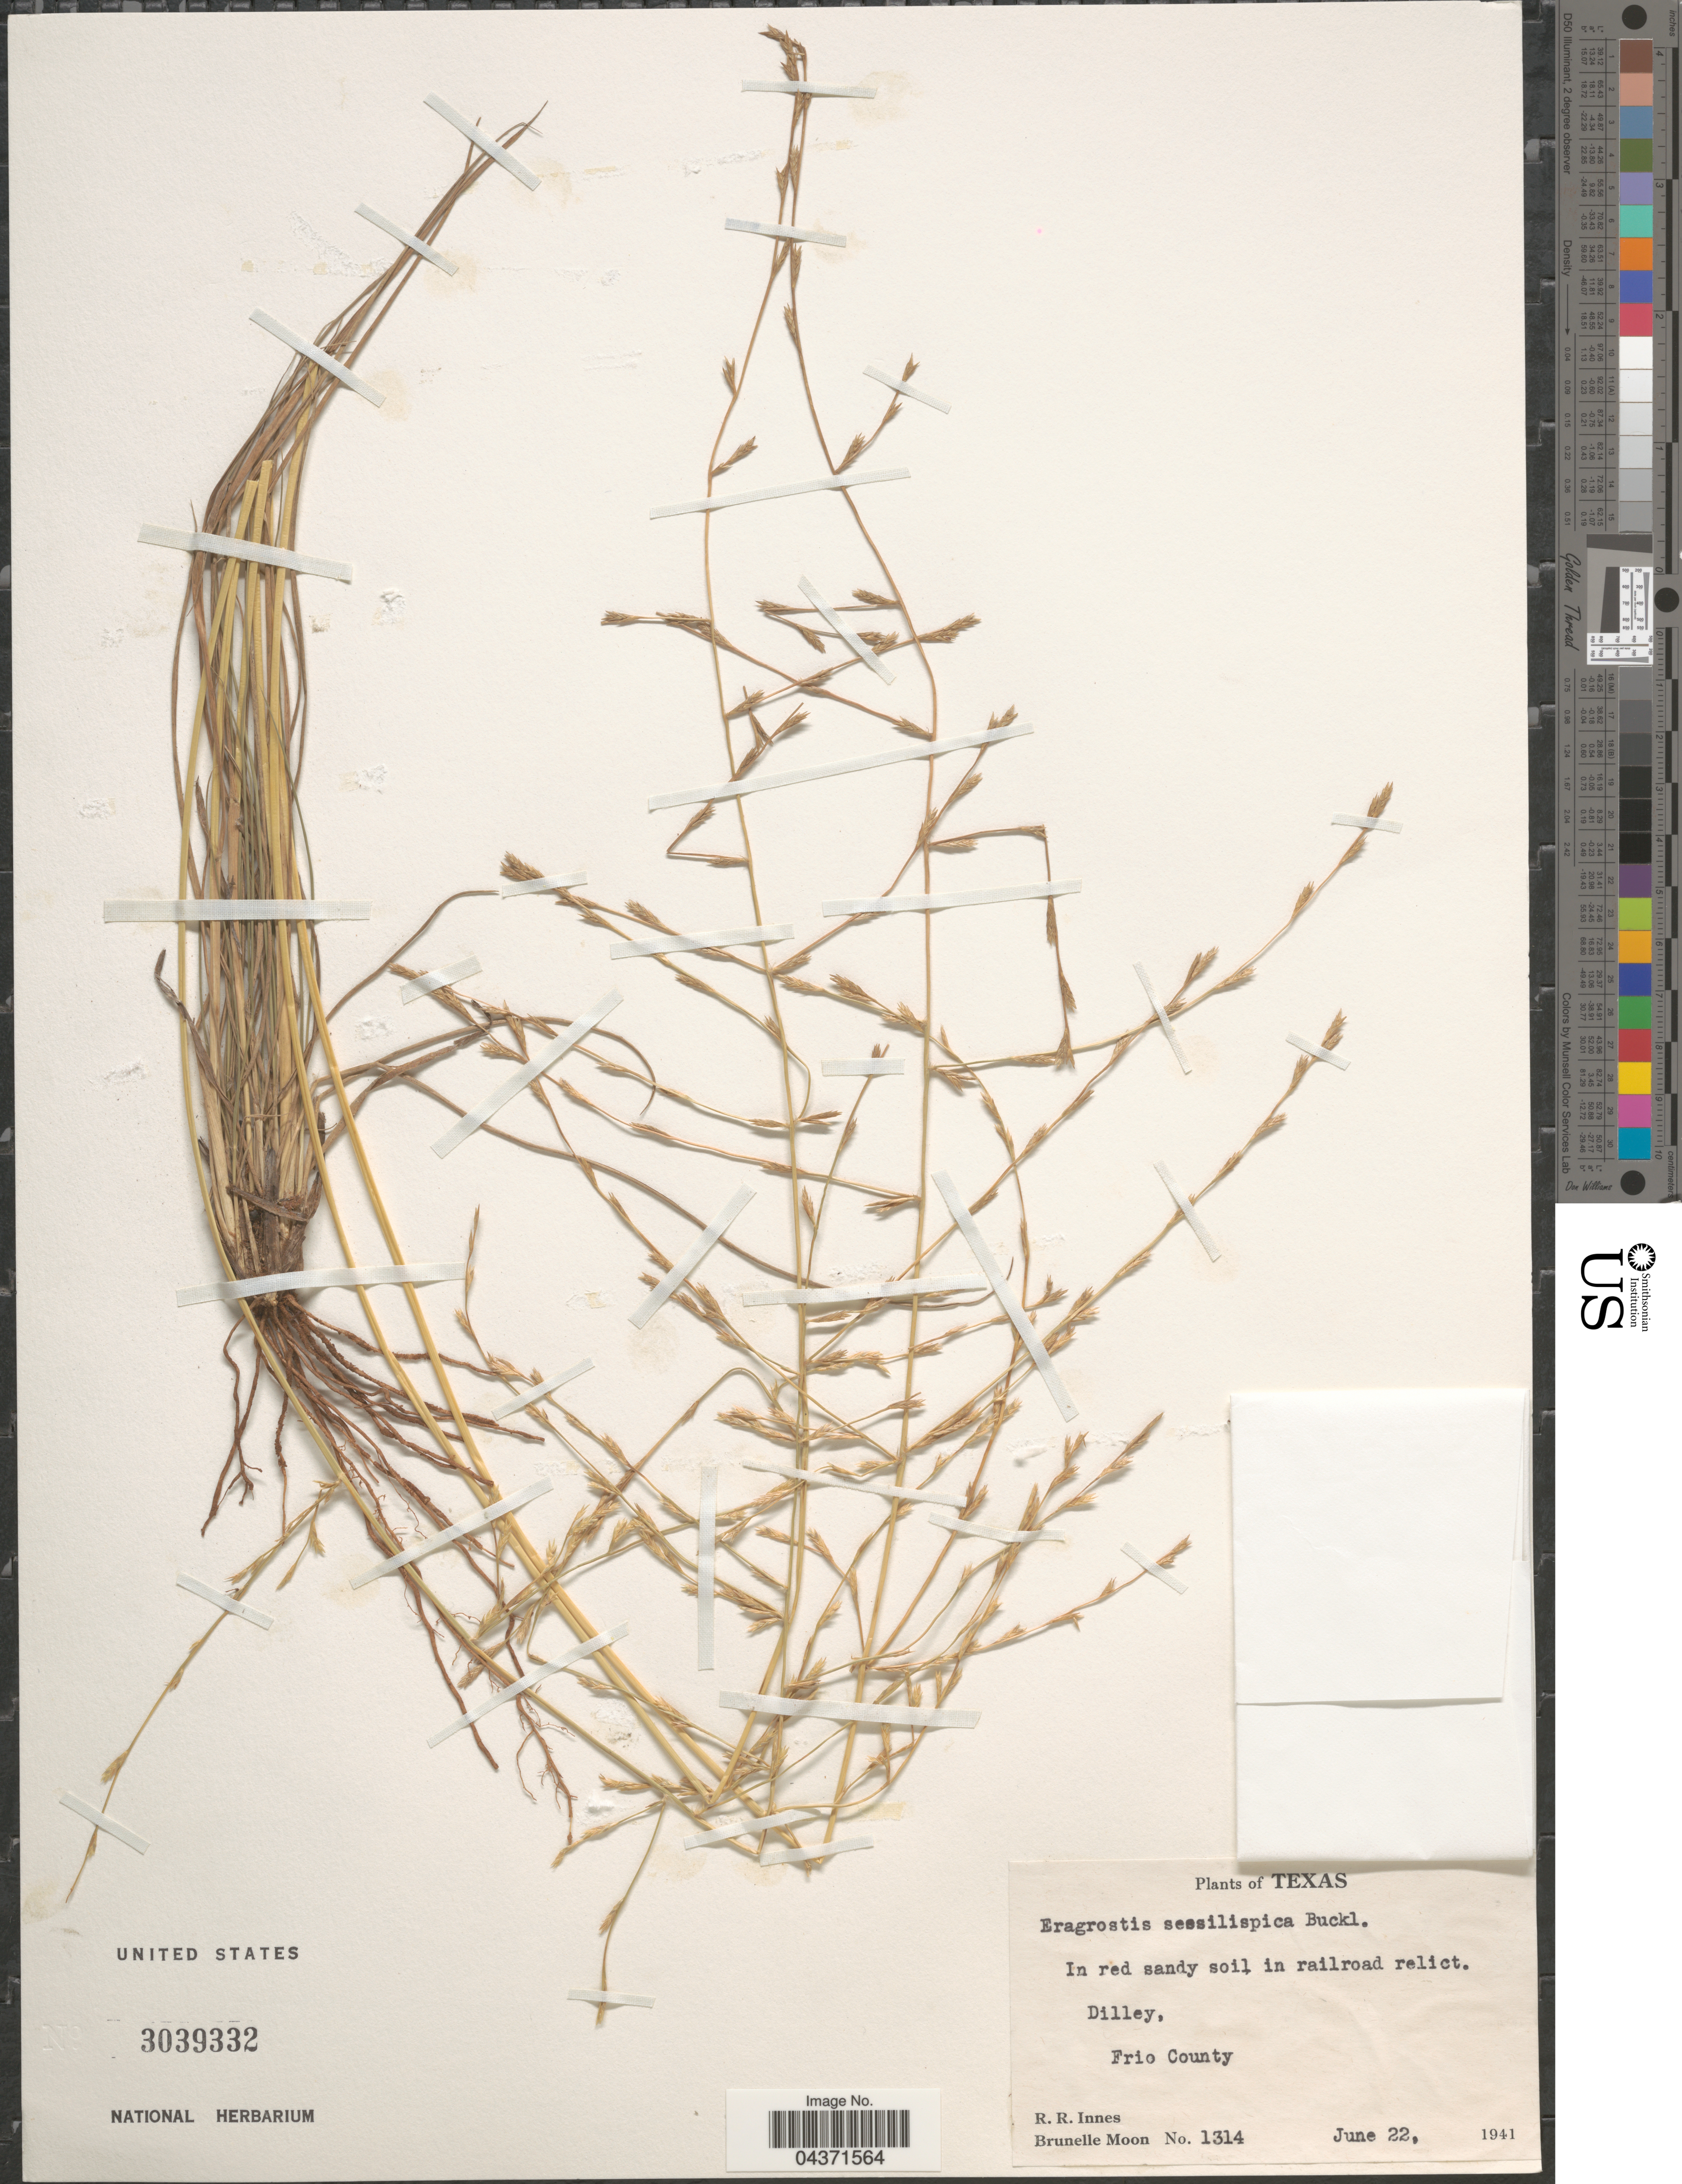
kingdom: Plantae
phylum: Tracheophyta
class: Liliopsida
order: Poales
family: Poaceae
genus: Eragrostis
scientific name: Eragrostis sessilispica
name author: Buckley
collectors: R. Rose-Innes & B. Moon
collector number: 1314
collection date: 1941-06-22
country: United States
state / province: Texas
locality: In red sandy soil in railroad relict. Dilley, Frio County.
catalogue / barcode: US 3039332